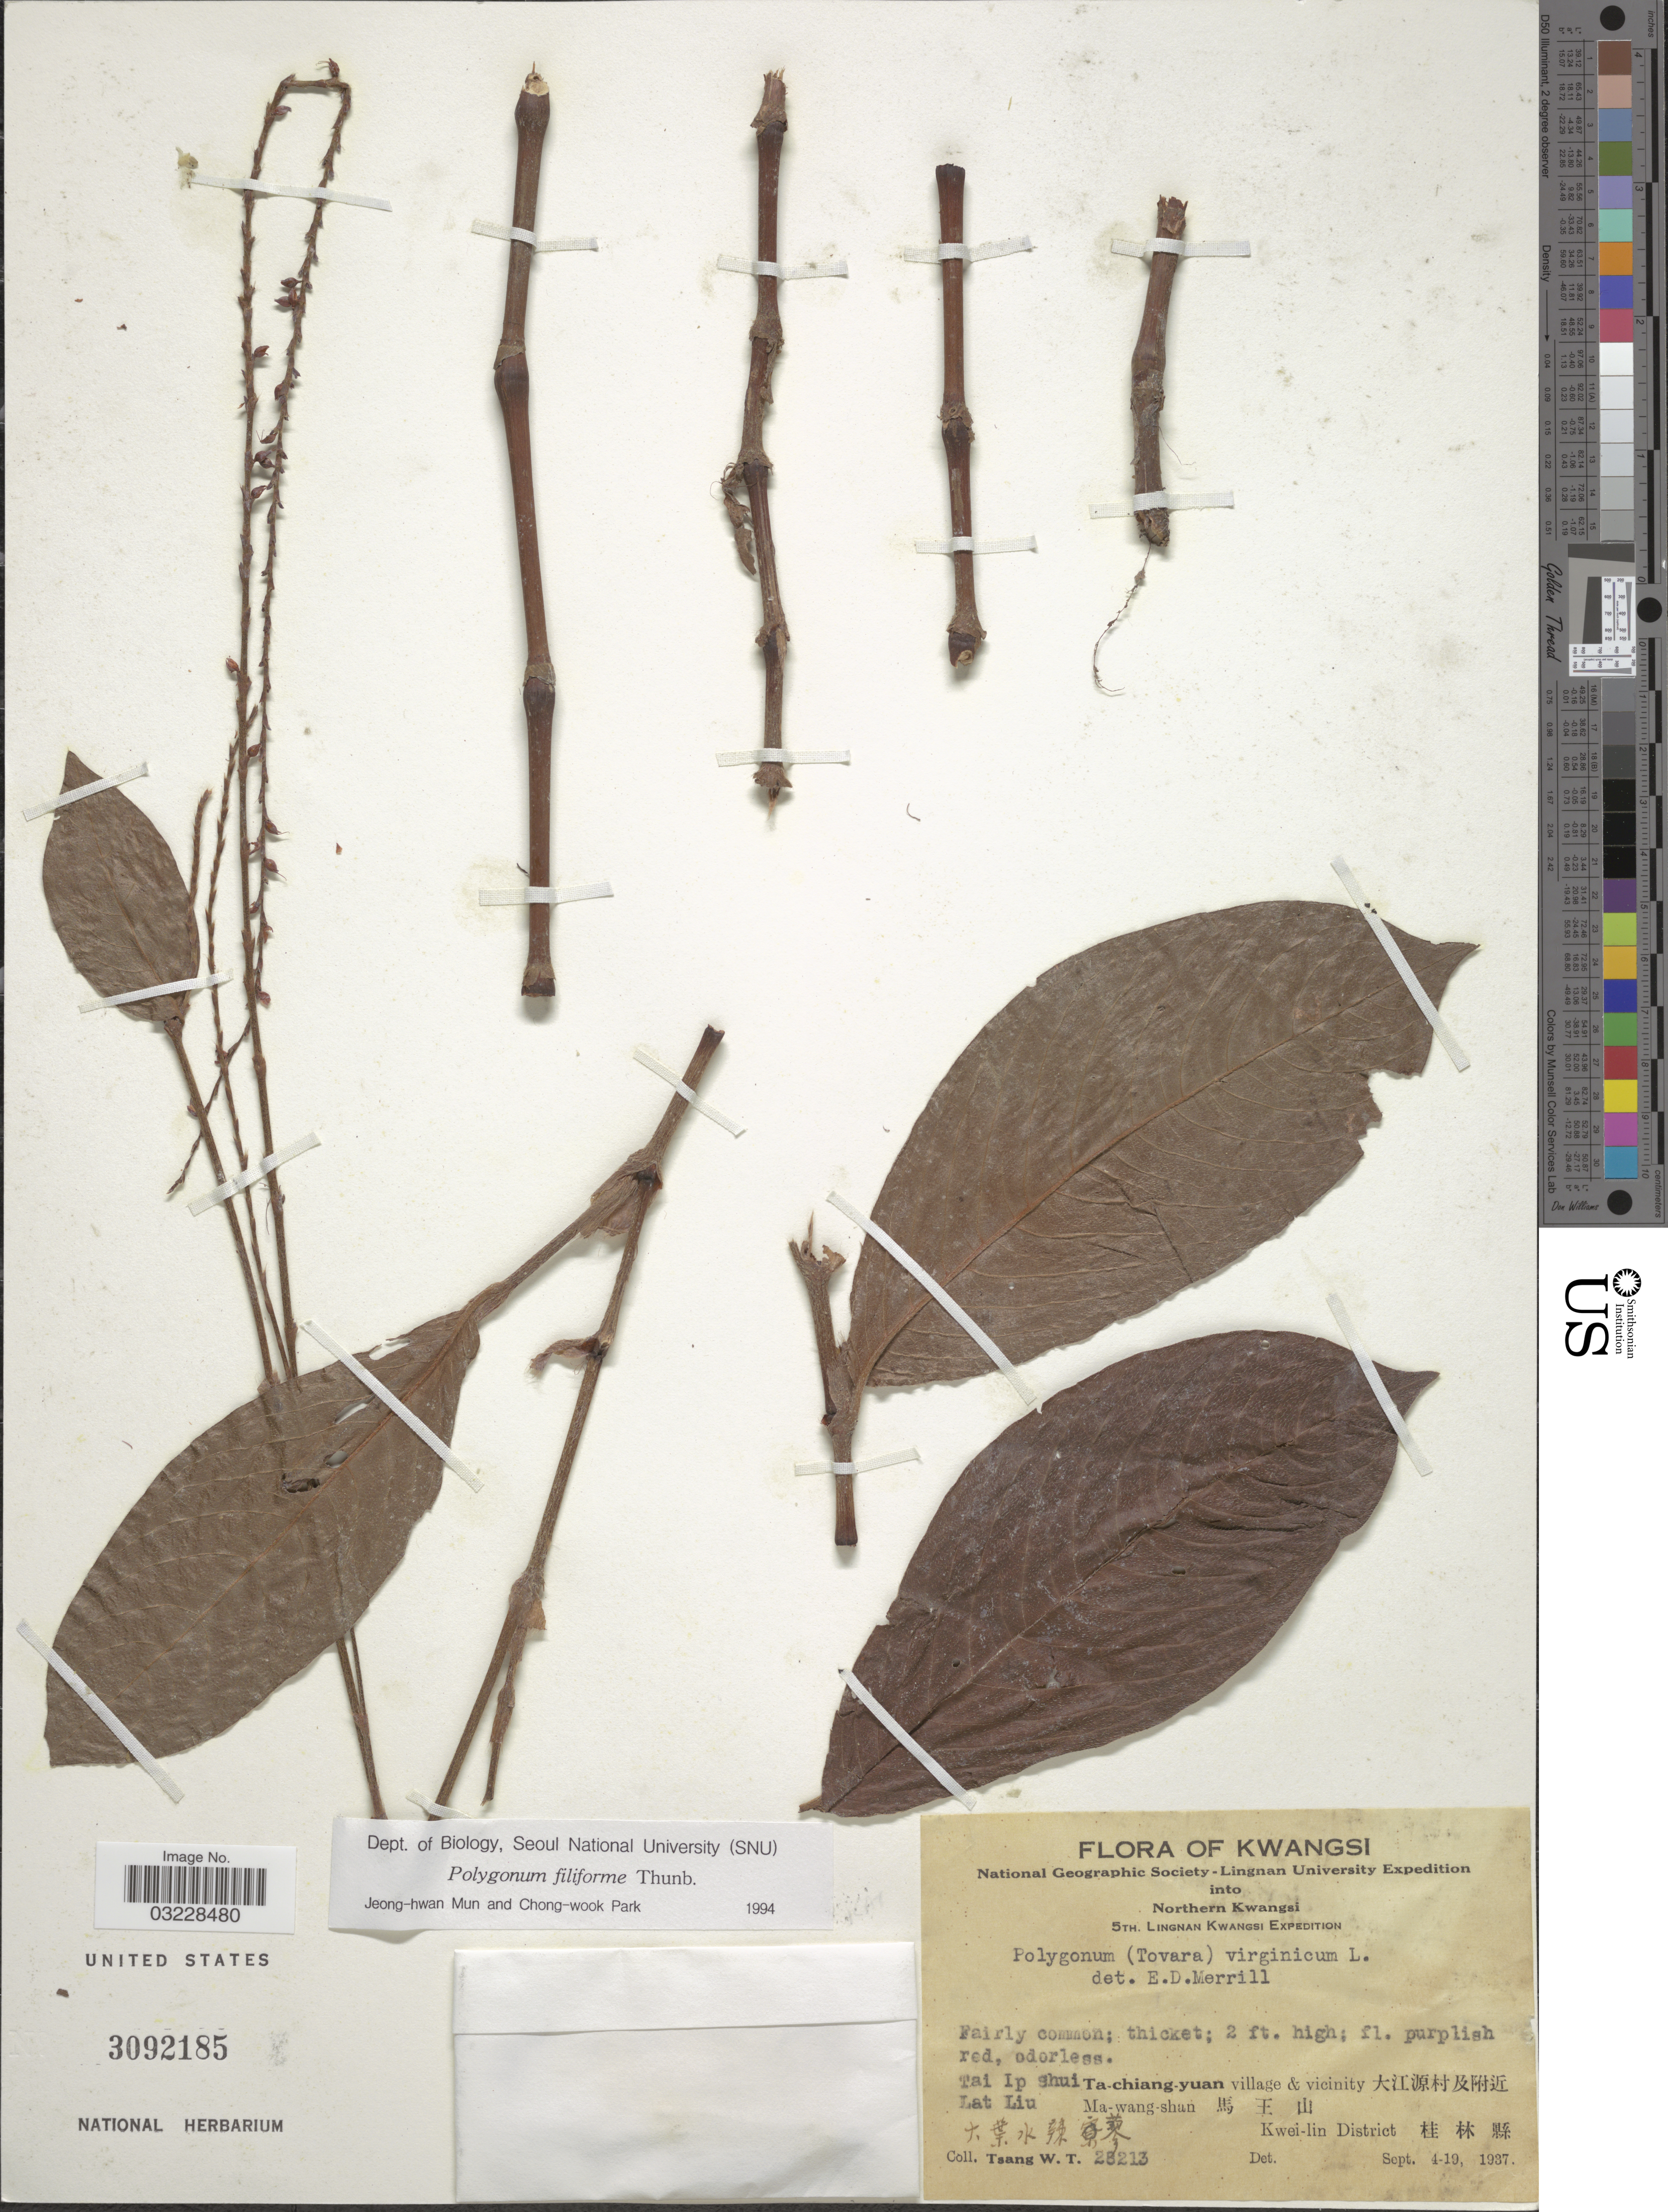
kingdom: Plantae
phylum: Tracheophyta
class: Magnoliopsida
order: Caryophyllales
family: Polygonaceae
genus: Persicaria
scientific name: Persicaria filiformis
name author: (Thunb.) Nakai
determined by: U.S. National Herbarium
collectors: W. T. Tsang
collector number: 28213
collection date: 1937-09-04/1937-09-19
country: China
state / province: Guangxi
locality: Kwangsi. Northern Kwangsi. Tai Ip Shui, Lat Liu. Ta-chiang-yuan village & vicinity X. Ma-wang-shan X. Kwei-lin District X.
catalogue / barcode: US 3092185